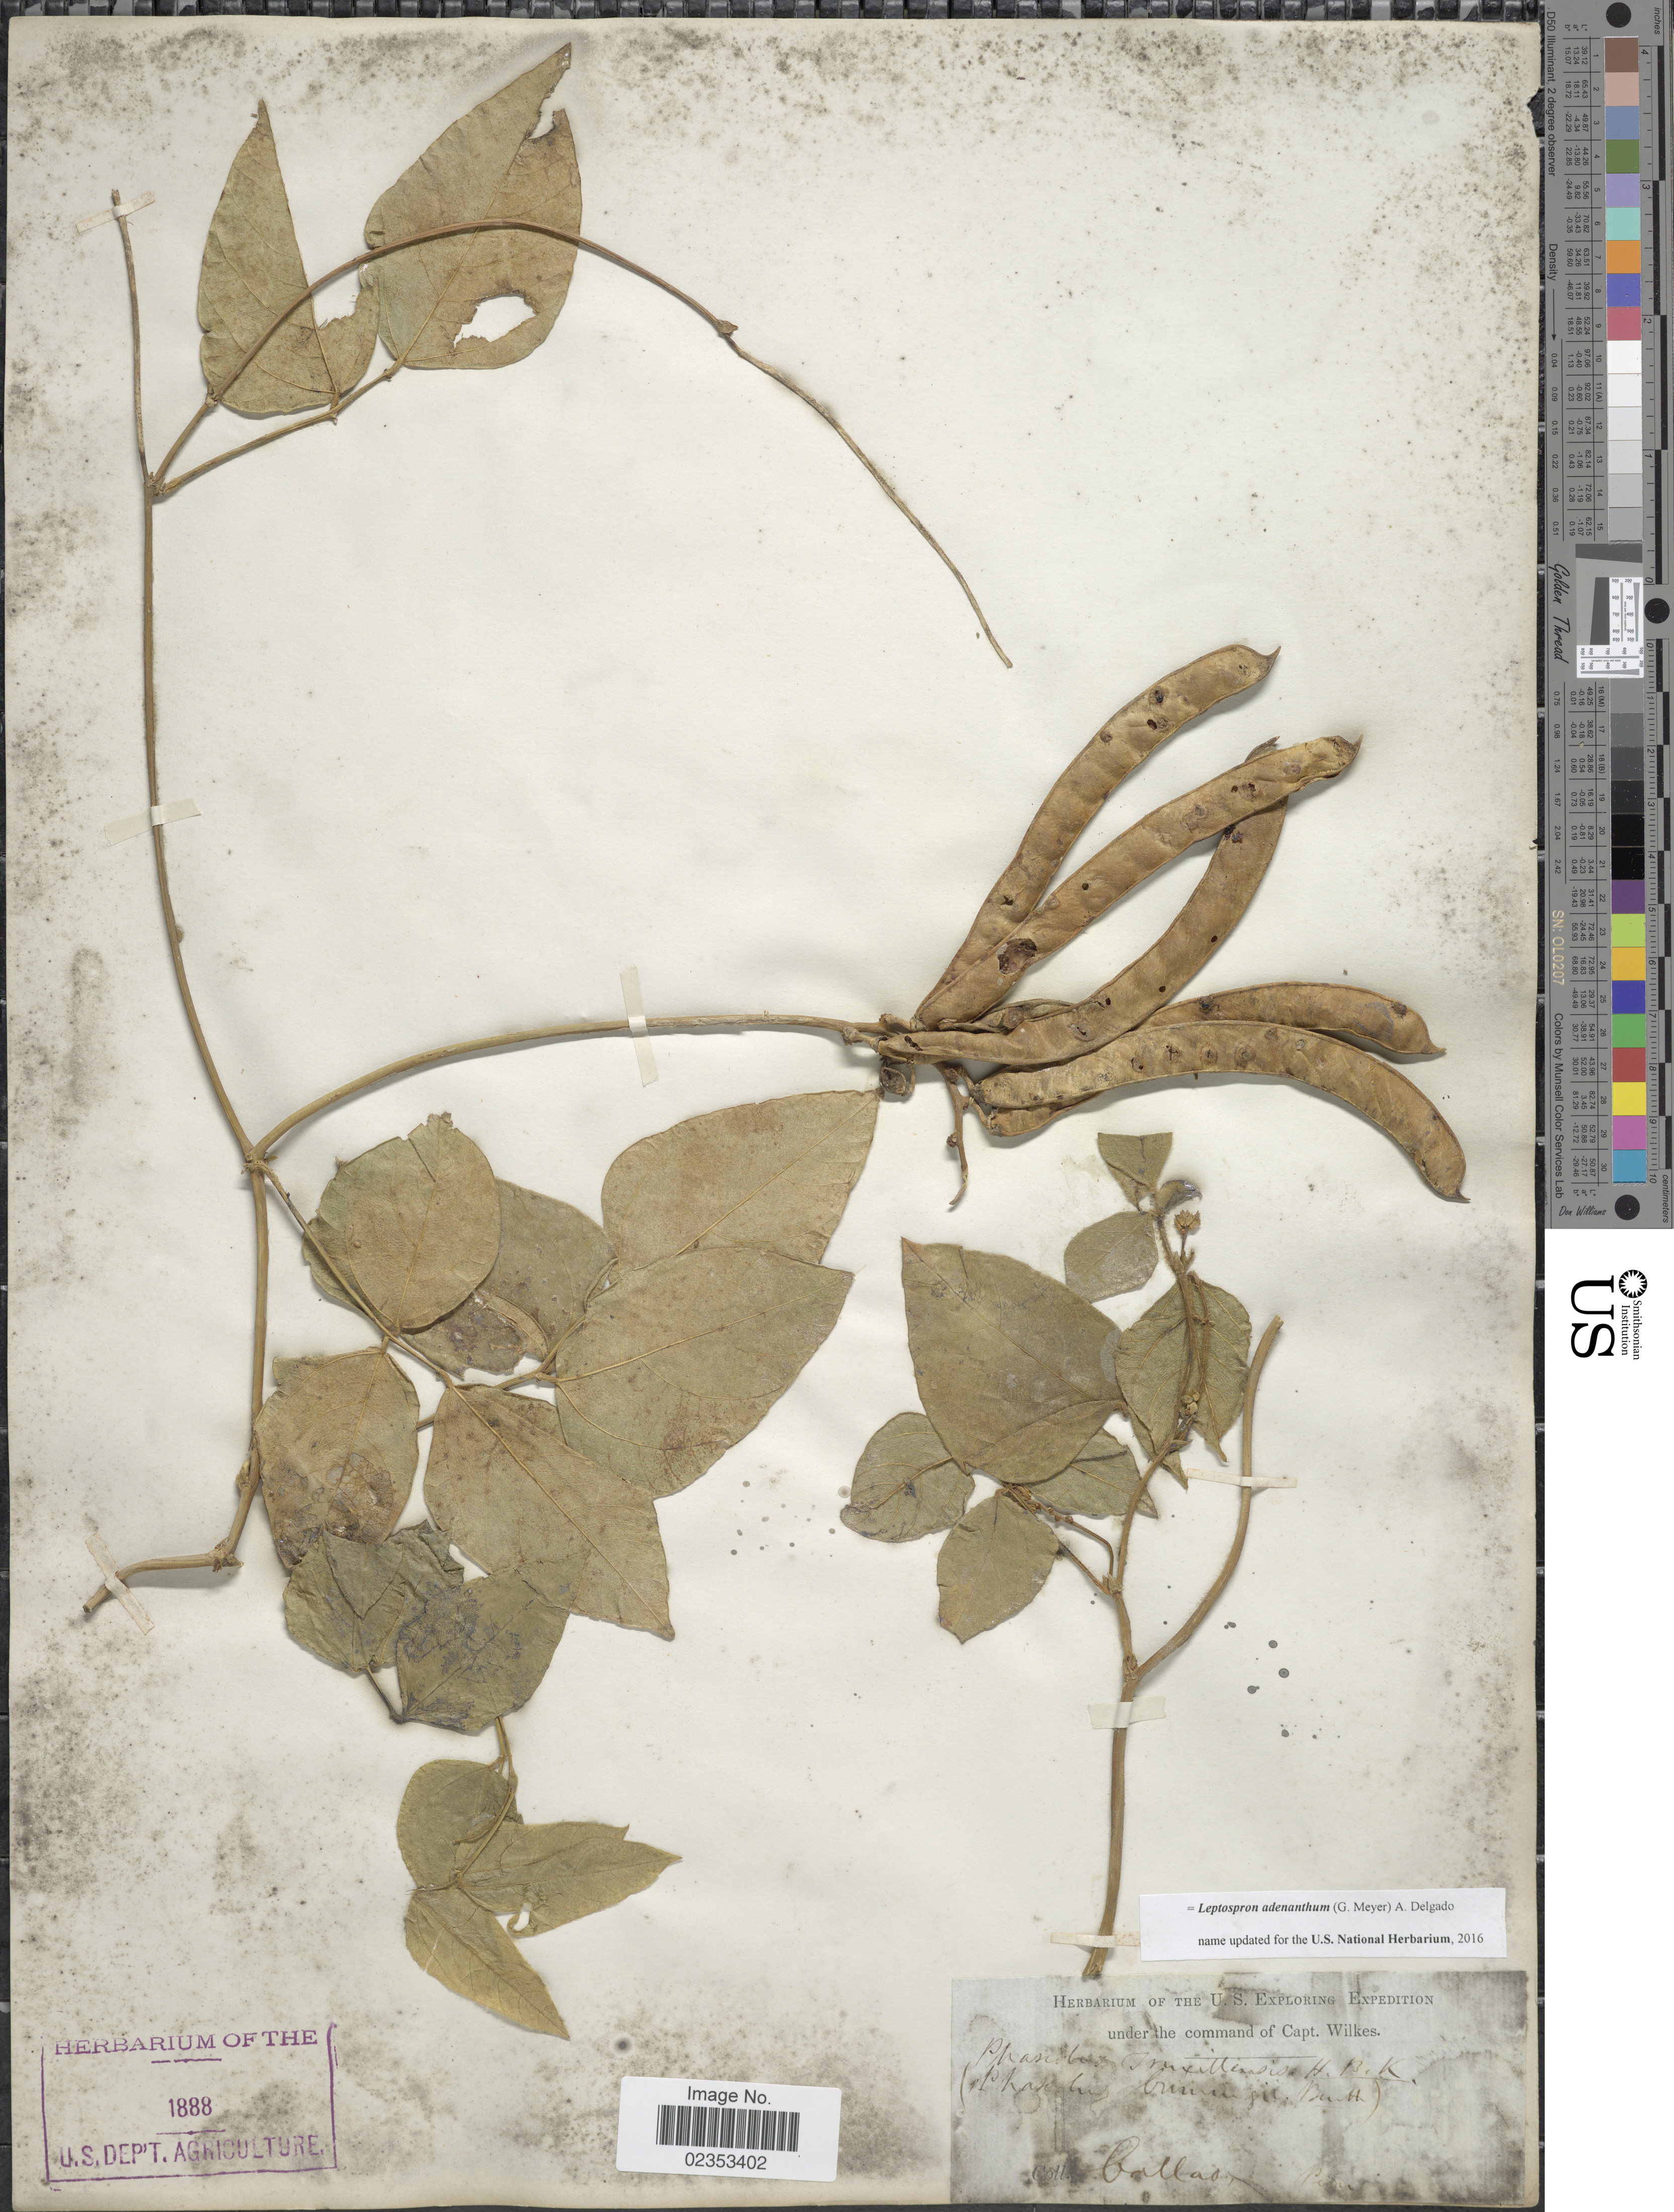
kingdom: Plantae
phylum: Tracheophyta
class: Magnoliopsida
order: Fabales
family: Fabaceae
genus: Leptospron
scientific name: Leptospron adenanthum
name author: (G. Mey.) A. Delgado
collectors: Wilkes Explor. Exped.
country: Peru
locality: Callas